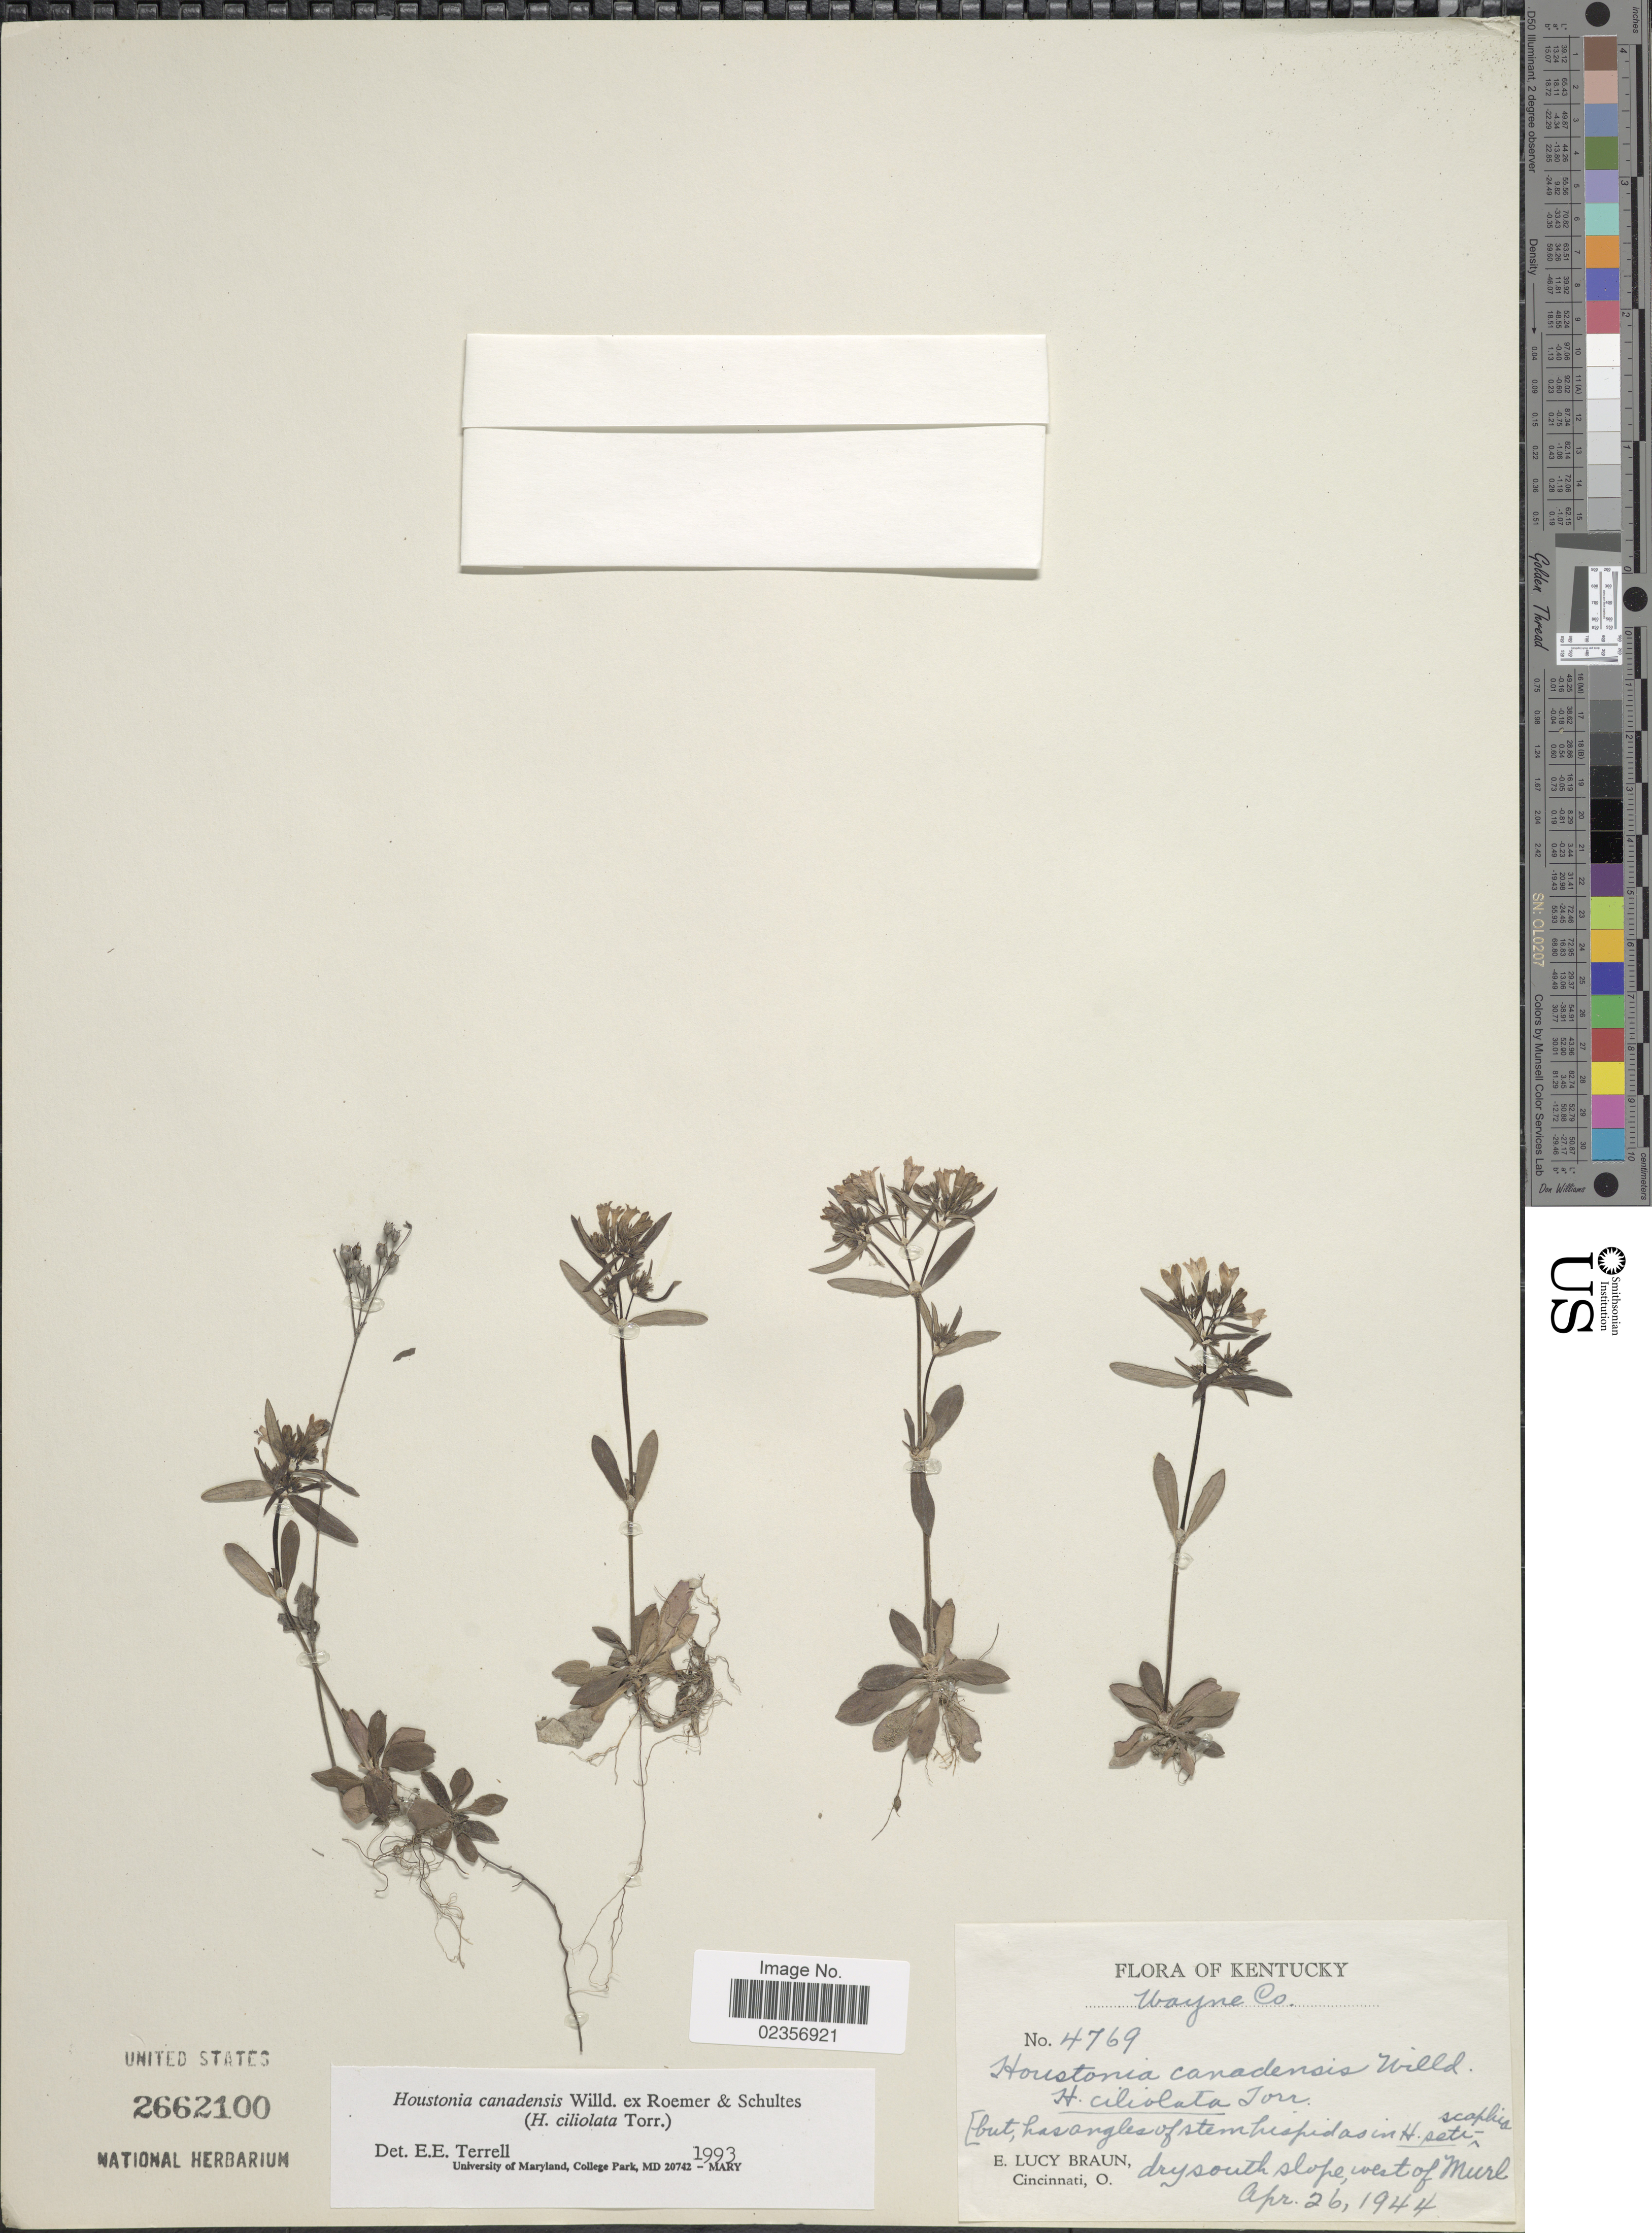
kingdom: Plantae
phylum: Tracheophyta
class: Magnoliopsida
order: Gentianales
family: Rubiaceae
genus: Houstonia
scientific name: Houstonia canadensis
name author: Willd.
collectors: E. L. Braun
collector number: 4769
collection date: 1944-04-26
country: United States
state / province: Kentucky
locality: Wayne Co., dry south slope, west of Murl.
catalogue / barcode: US 2662100